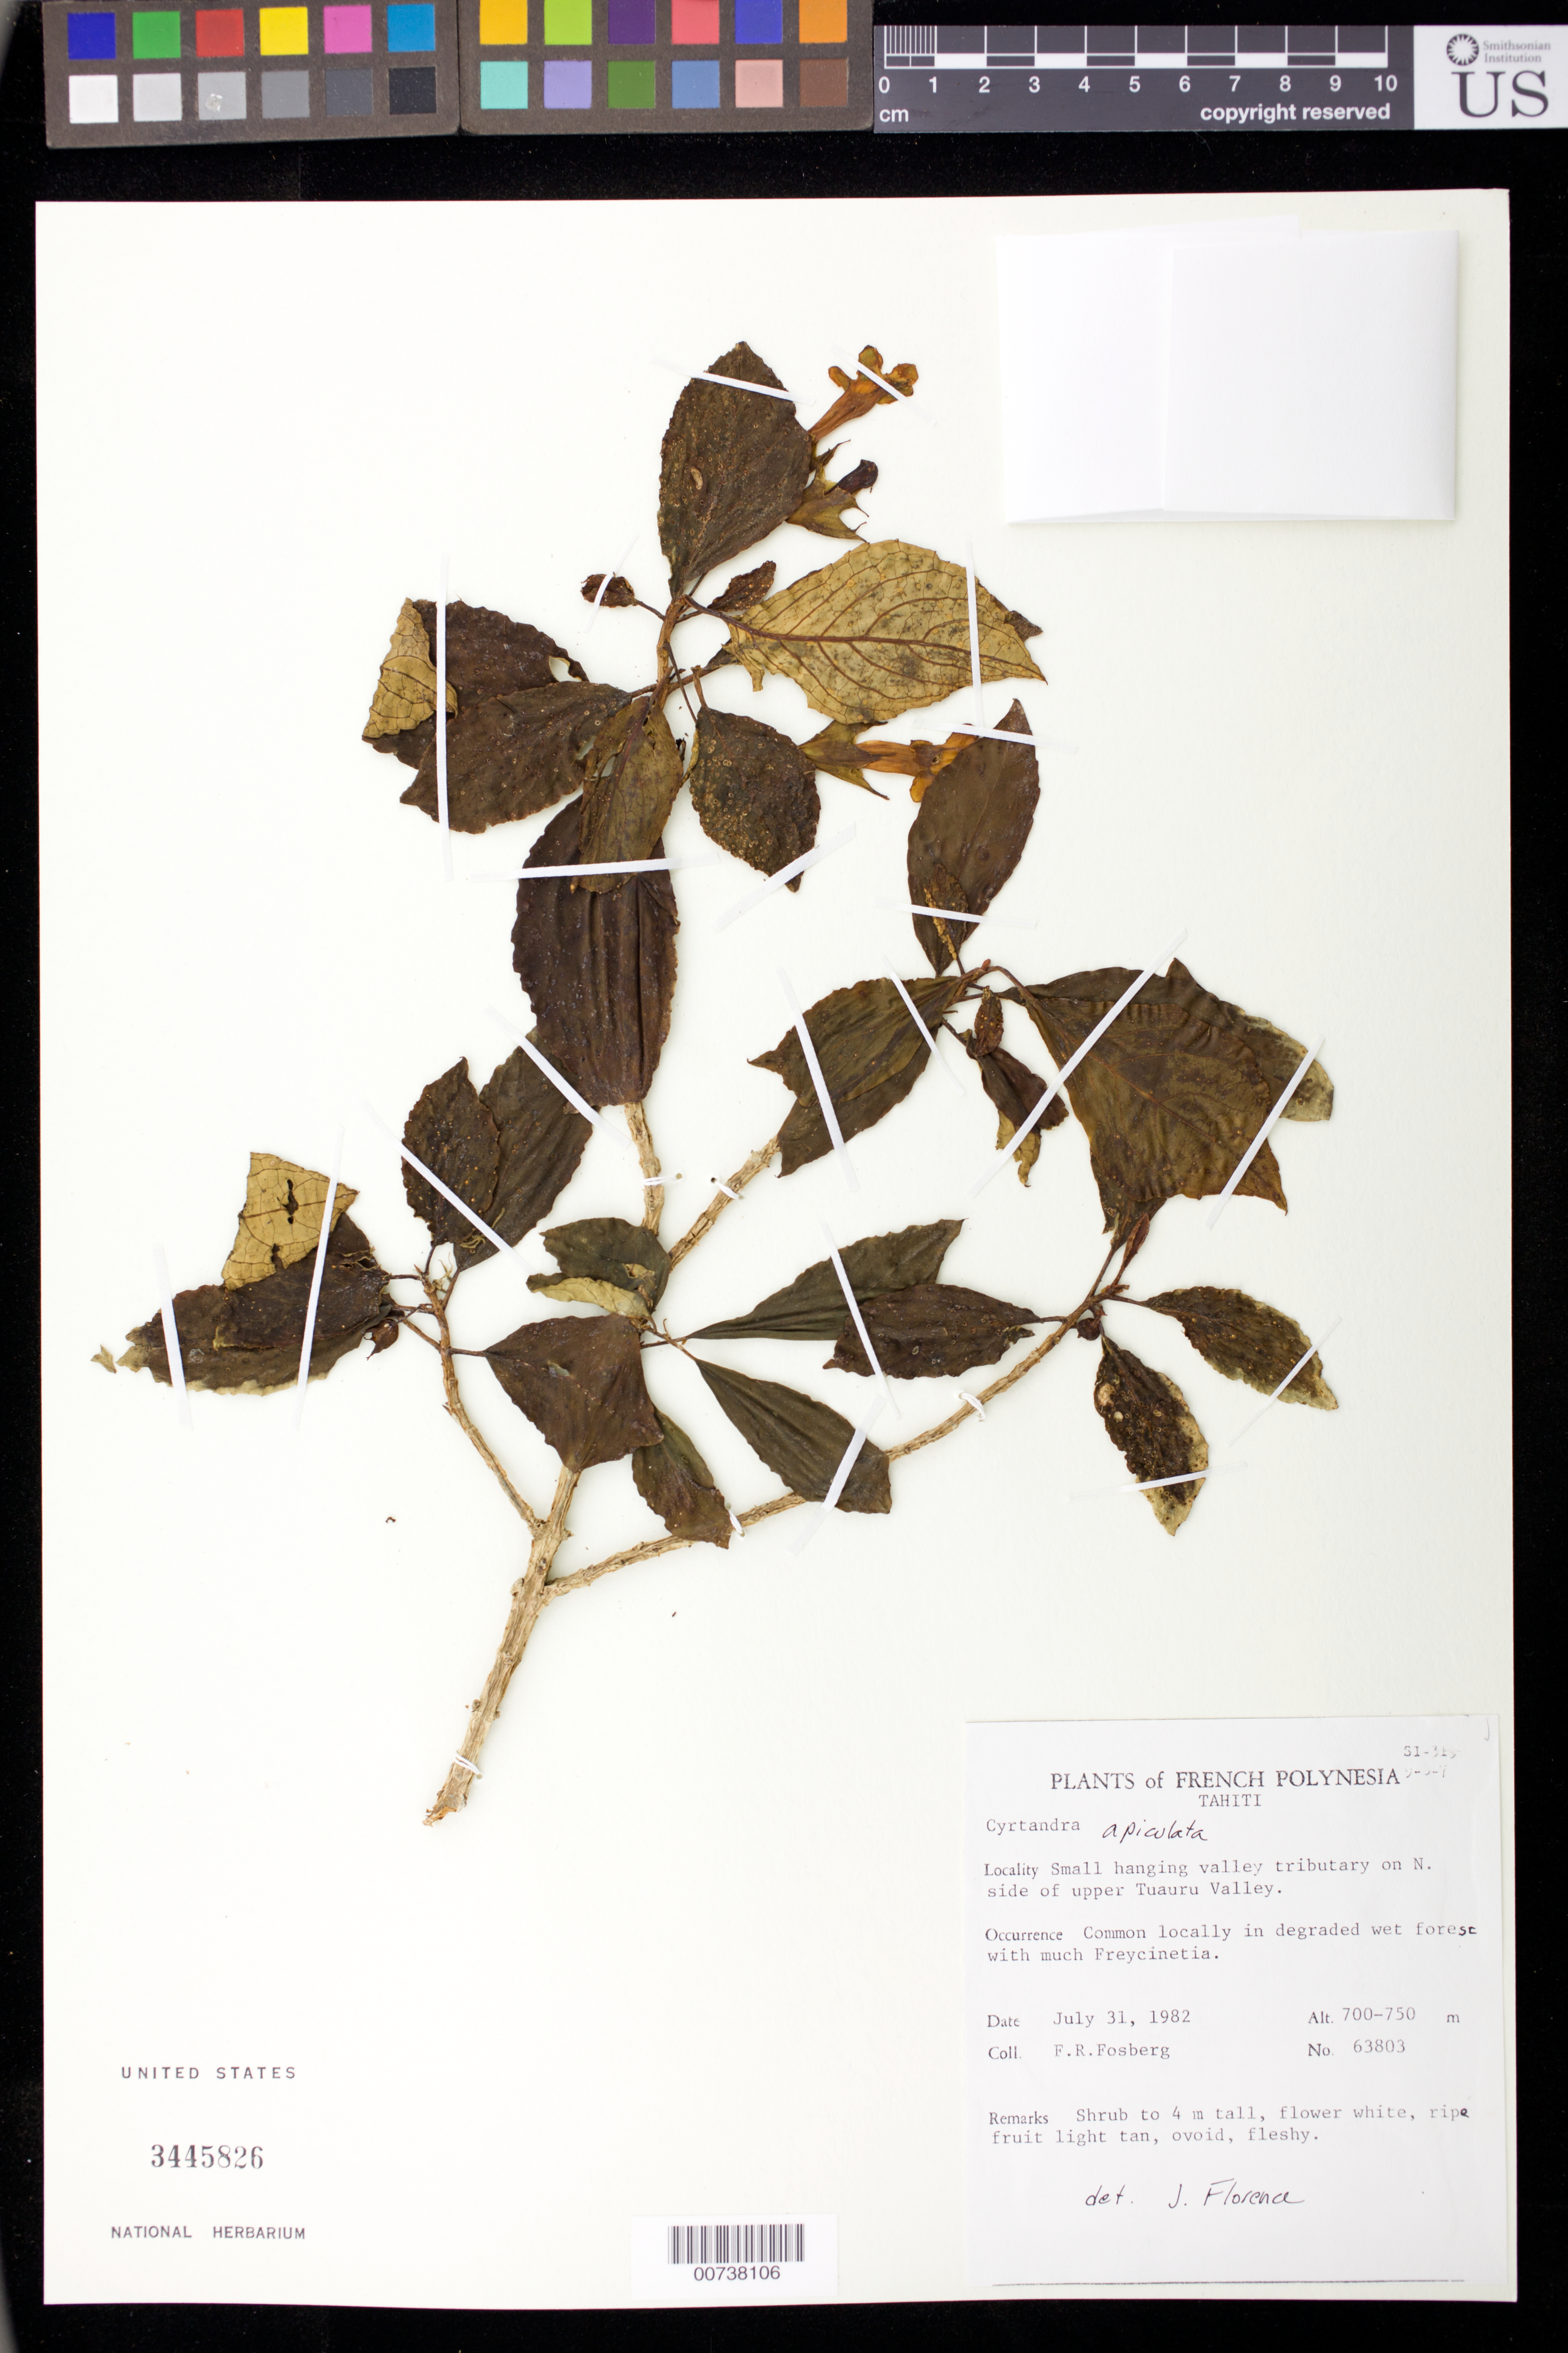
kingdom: Plantae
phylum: Tracheophyta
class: Magnoliopsida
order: Lamiales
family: Gesneriaceae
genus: Cyrtandra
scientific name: Cyrtandra apiculata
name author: C.B. Clarke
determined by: Florence, J.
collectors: F. R. Fosberg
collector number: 63803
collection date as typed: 31 Jul 1982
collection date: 1982-07-31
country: French Polynesia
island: Tahiti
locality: Small hanging valley tributary on N. side of upper Tuauru Valley.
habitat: common locally in degraded wet forest with much Freycinetia.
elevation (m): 700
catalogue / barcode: US 3445826